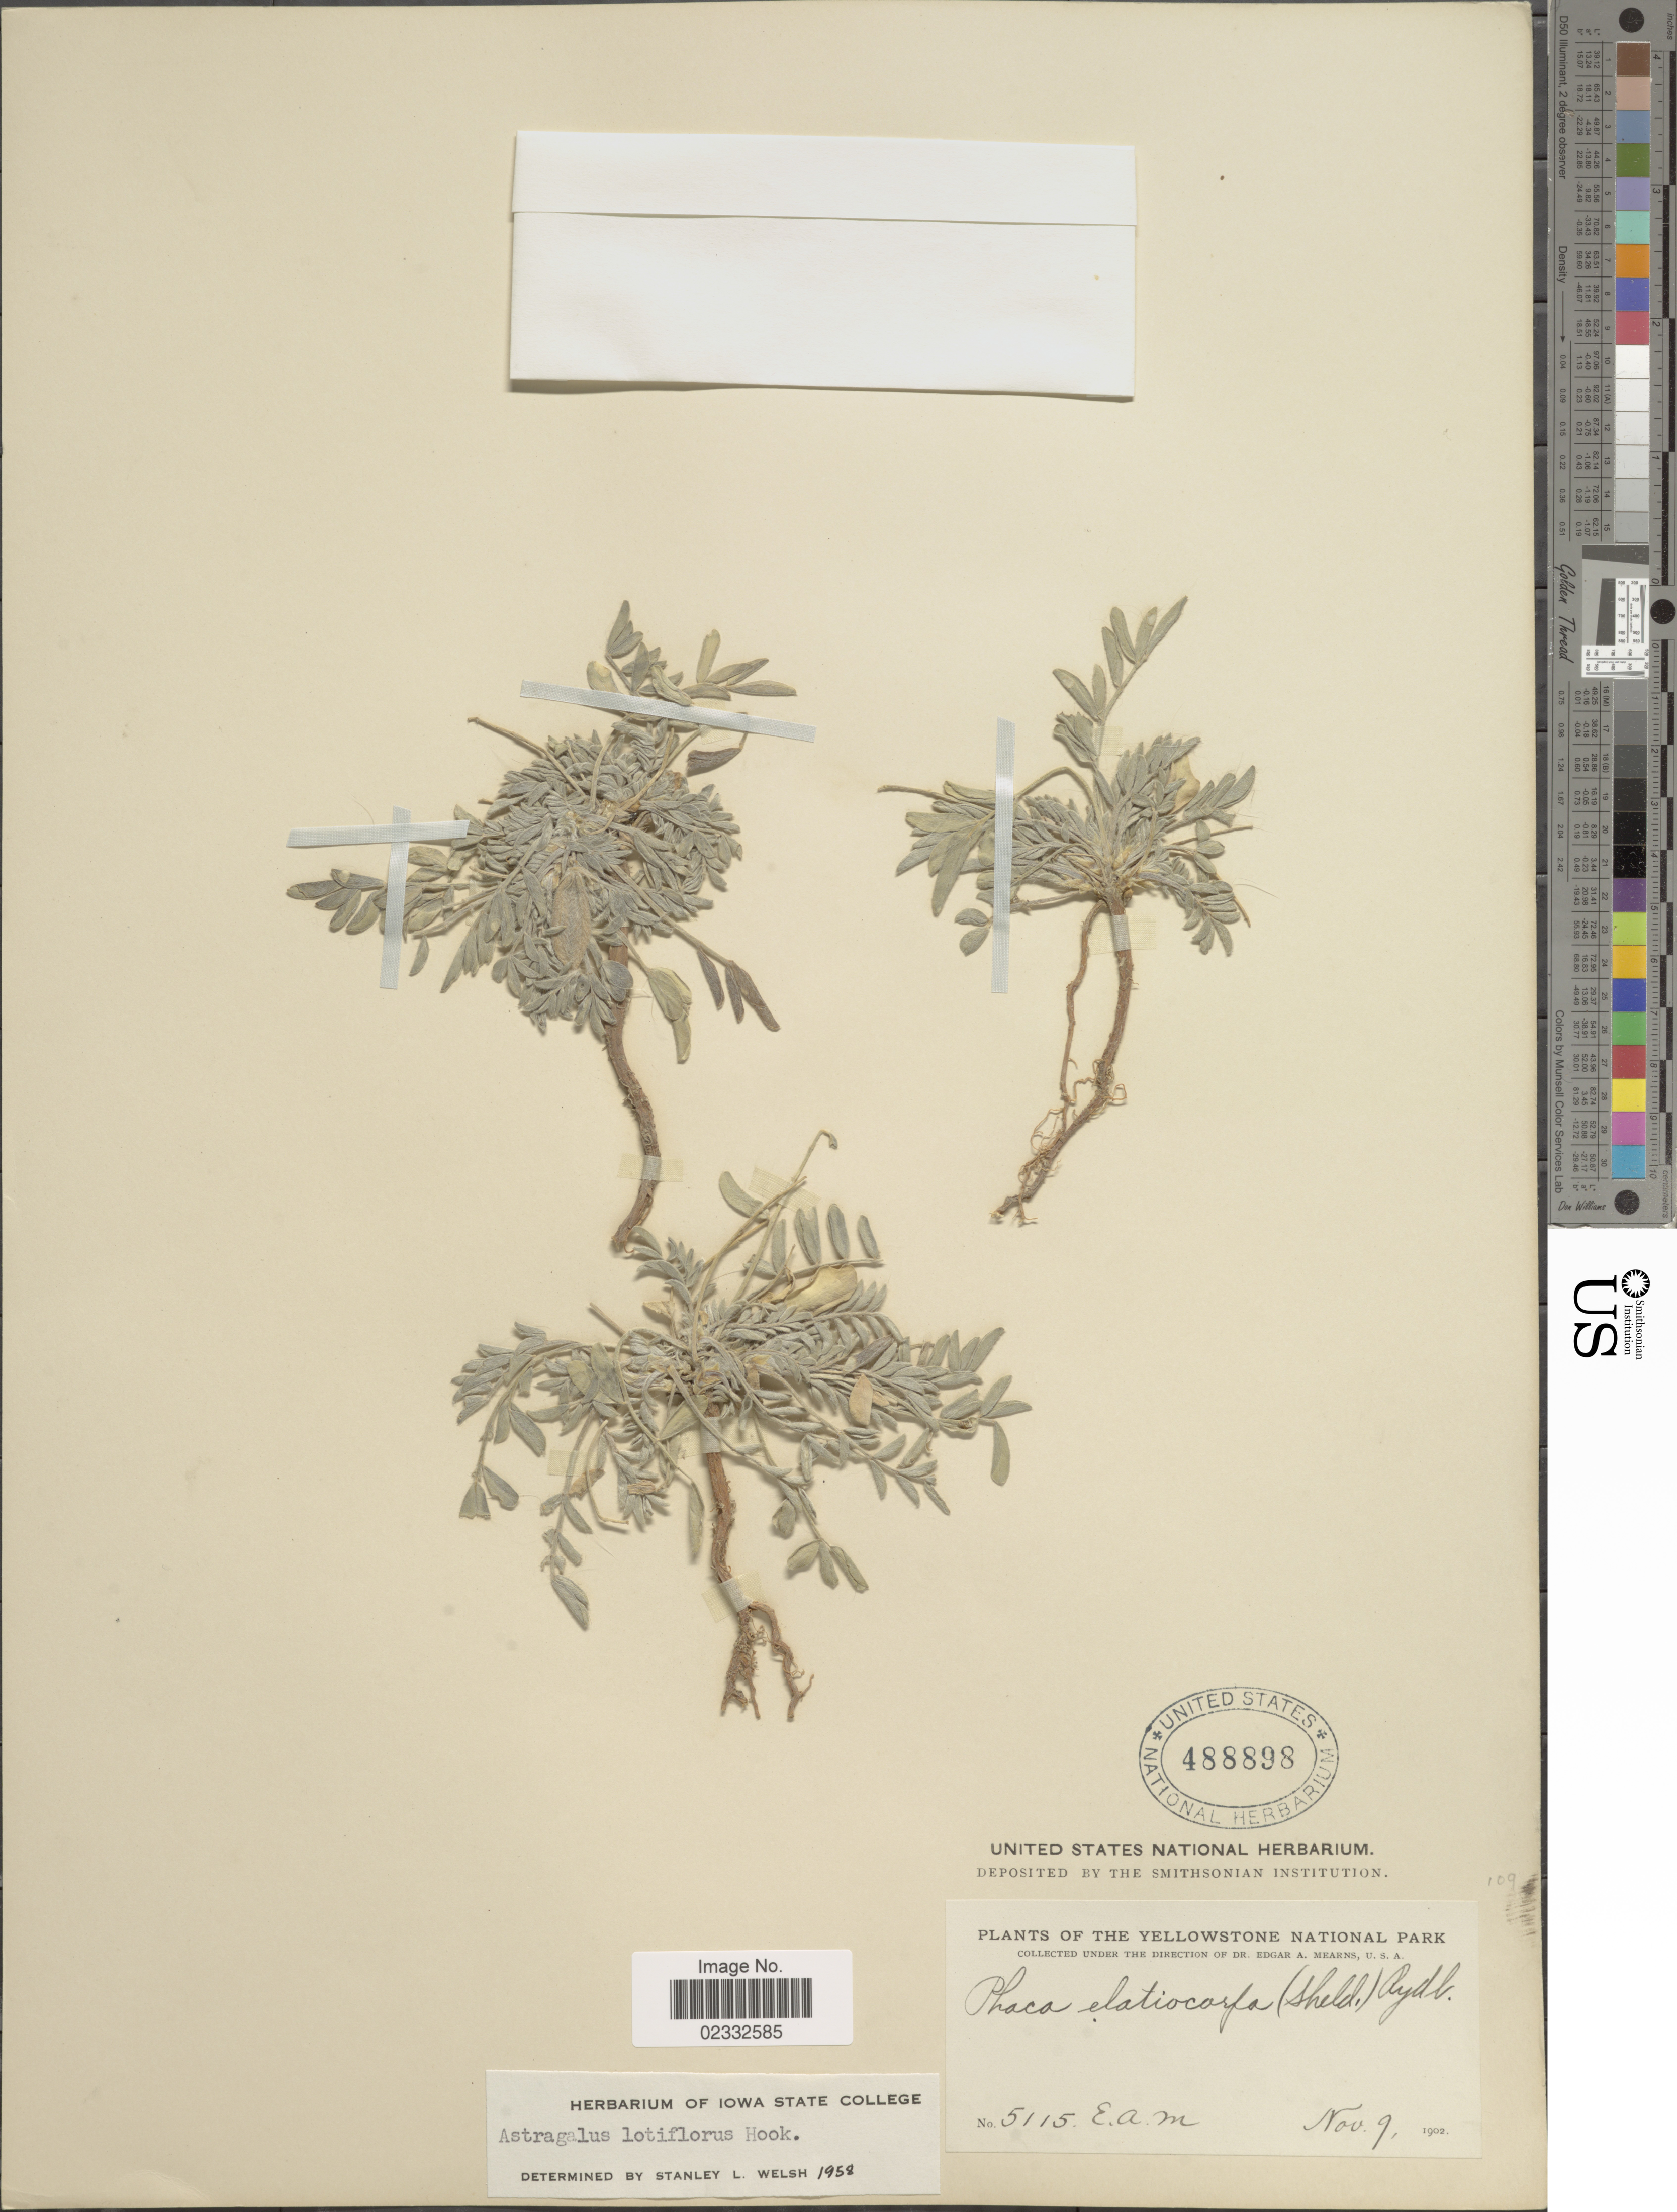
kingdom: Plantae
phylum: Tracheophyta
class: Magnoliopsida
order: Fabales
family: Fabaceae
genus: Astragalus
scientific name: Astragalus lotiflorus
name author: Hook.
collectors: E. A. Mearns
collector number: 5115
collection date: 1902-11-09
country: United States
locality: Yellowstone National Park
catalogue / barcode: US 488898